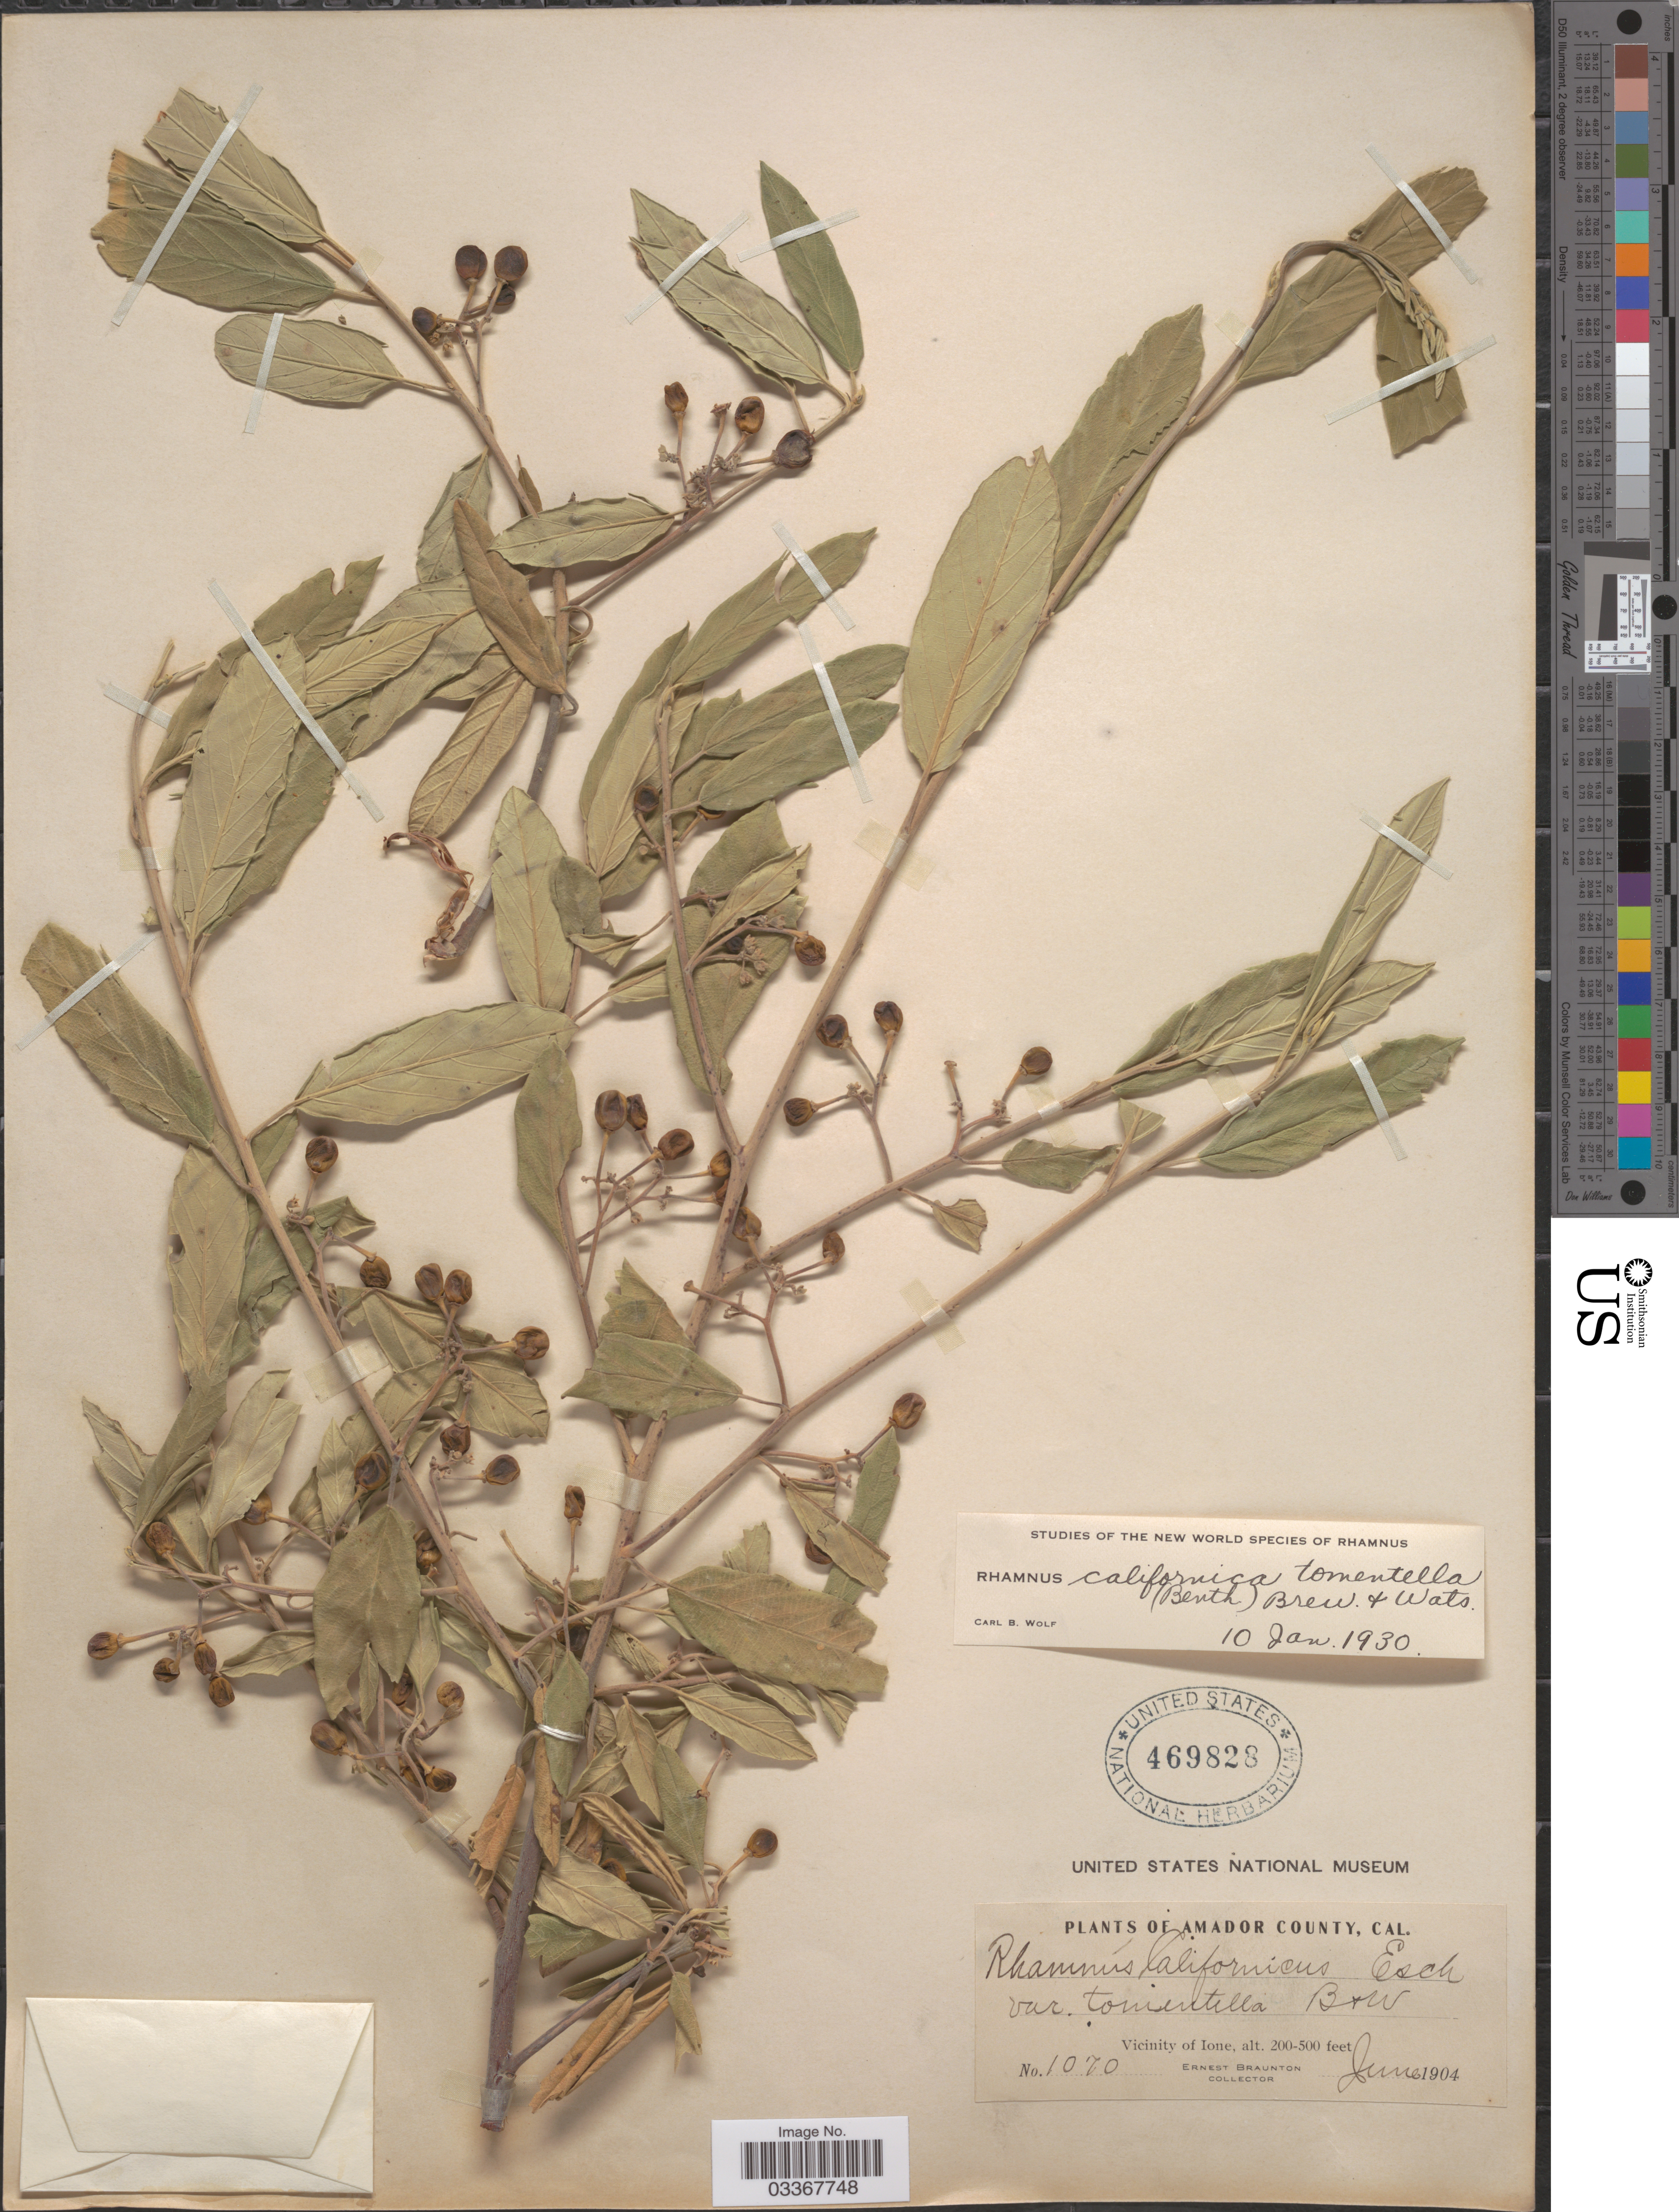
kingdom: Plantae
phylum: Tracheophyta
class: Magnoliopsida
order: Rosales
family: Rhamnaceae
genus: Frangula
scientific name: Frangula californica subsp. tomentella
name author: (Benth.) Kartesz & Gandhi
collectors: E. Braunton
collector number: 1070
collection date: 1904-06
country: United States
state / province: California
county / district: Amador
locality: Amador County, Vicinity of Ione.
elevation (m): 61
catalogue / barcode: US 469828